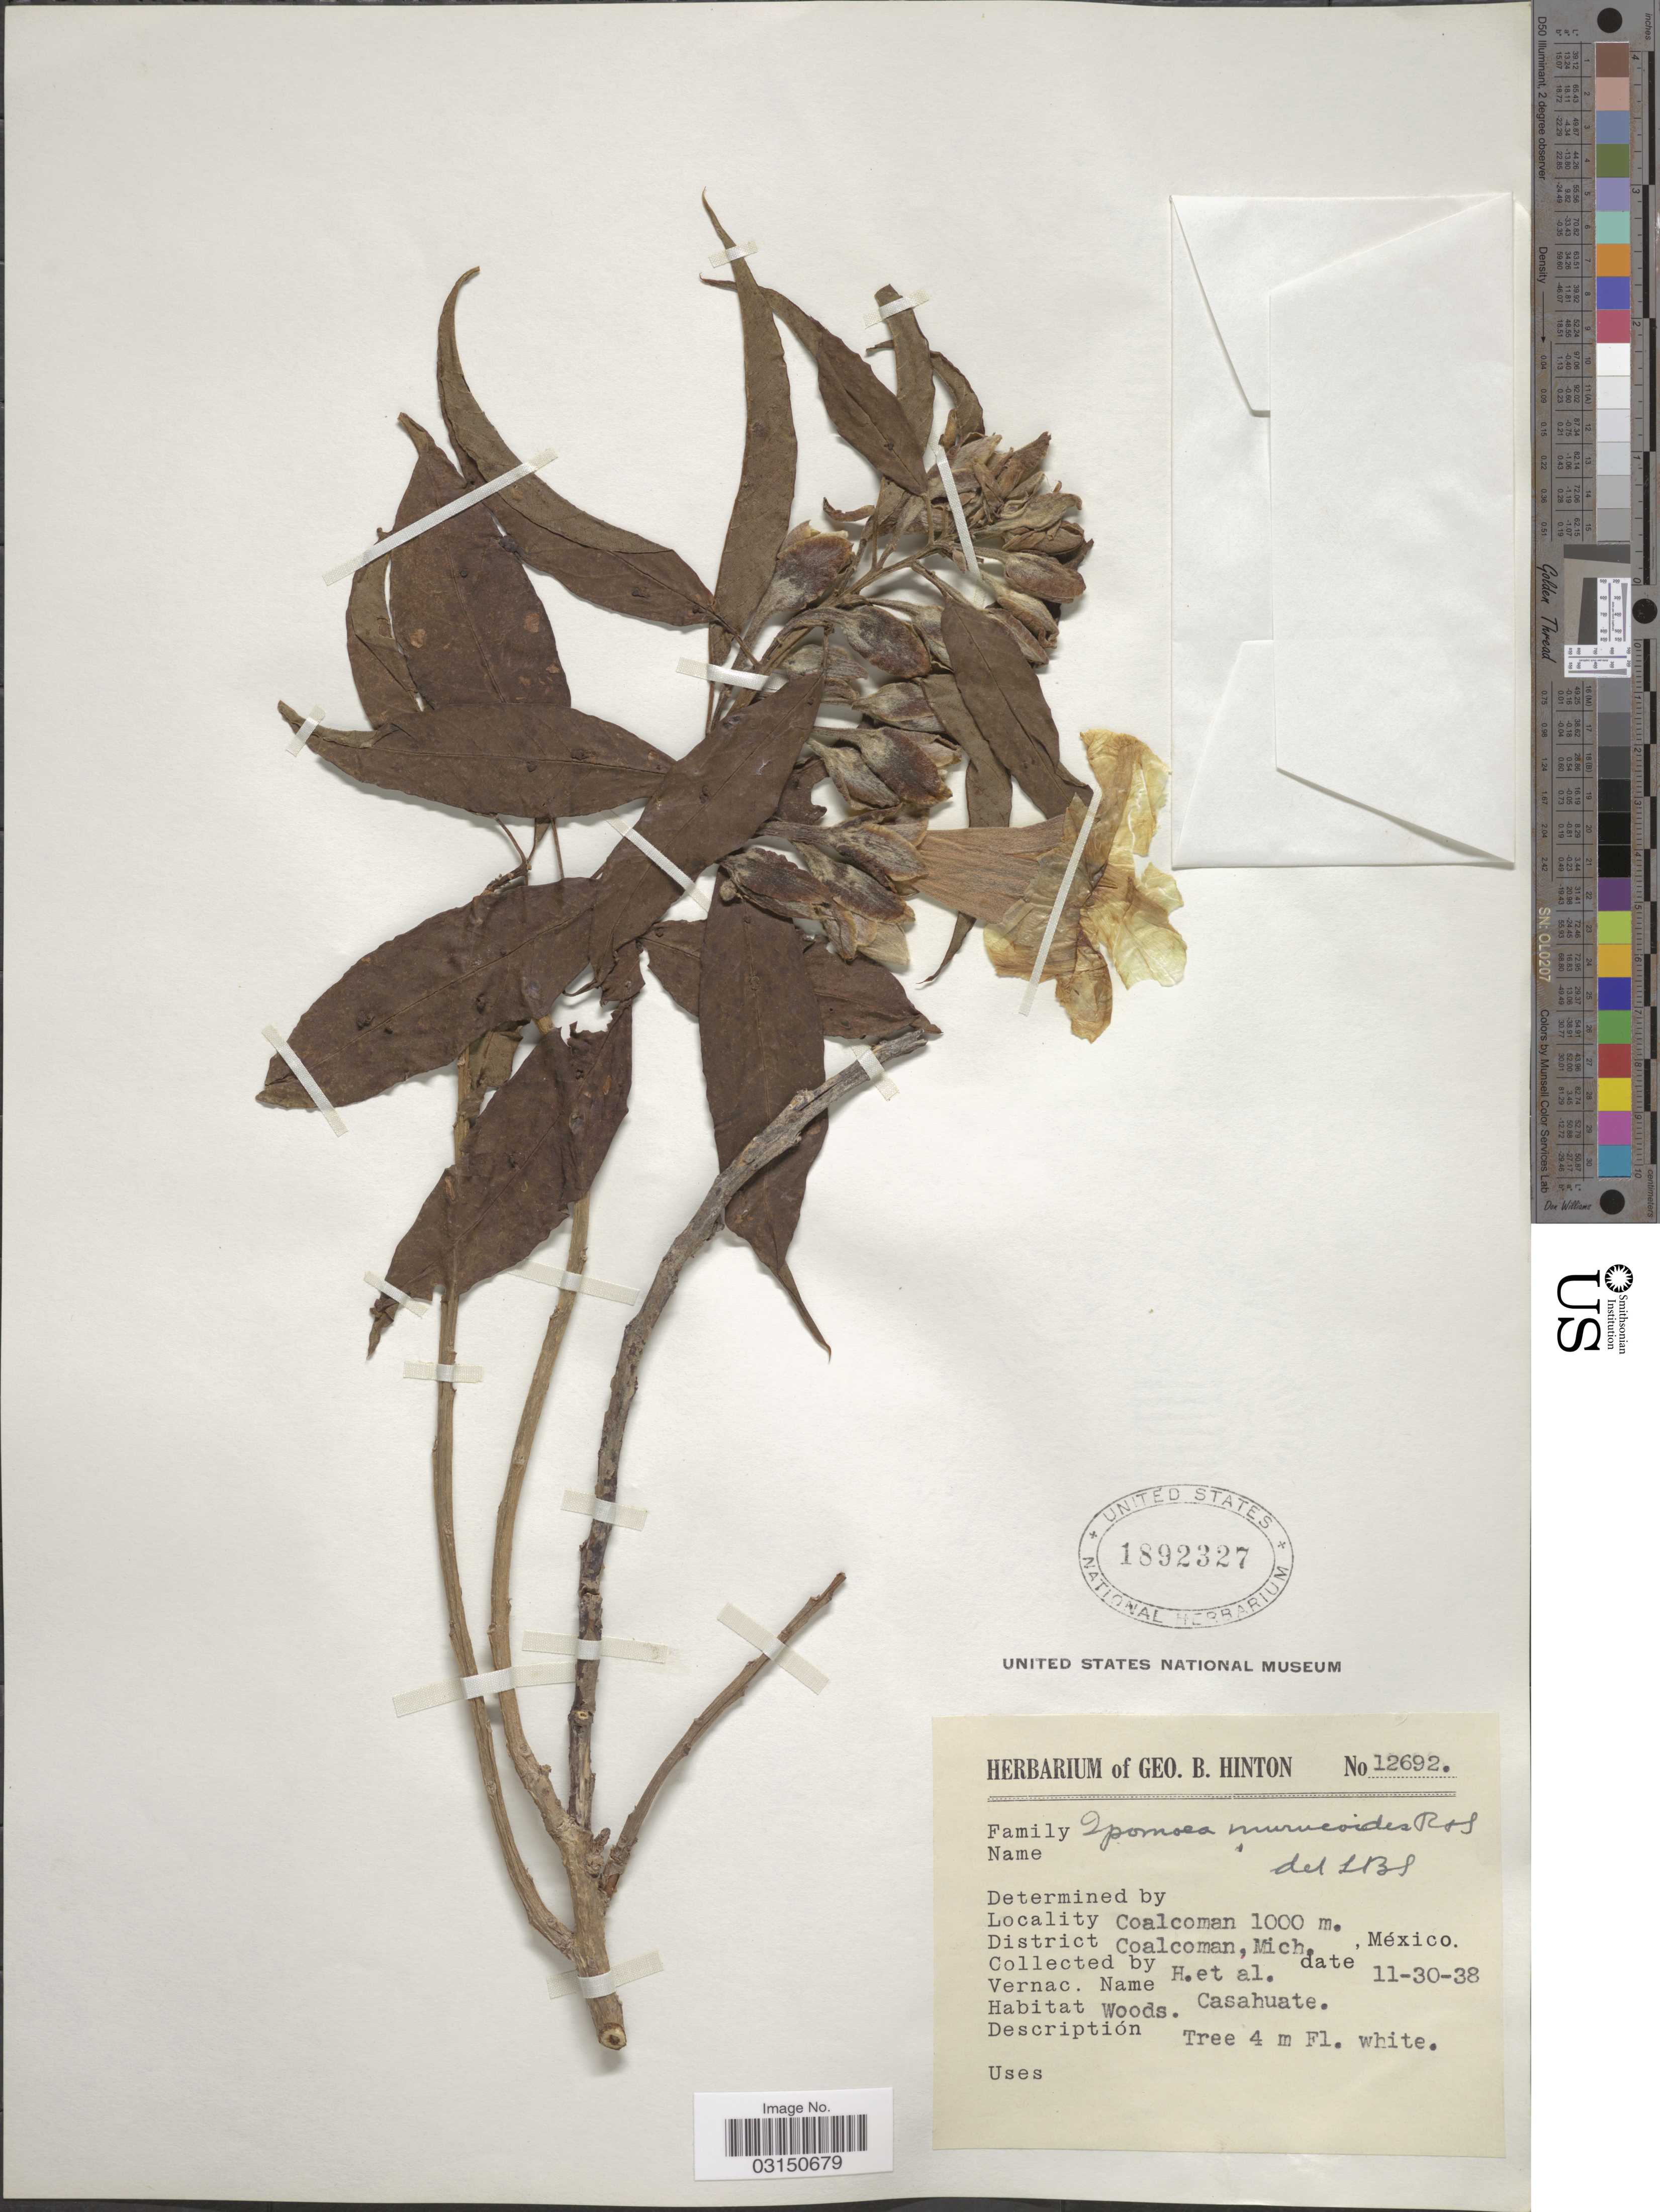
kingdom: Plantae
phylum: Tracheophyta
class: Magnoliopsida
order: Solanales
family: Convolvulaceae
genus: Ipomoea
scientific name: Ipomoea murucoides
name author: Roem. & Schult.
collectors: G. B. Hinton & et al.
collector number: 12692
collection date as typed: Transcribed d/m/y: 30/11/38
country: Mexico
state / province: Michoacán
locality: Coalcoman. District Coalcoman.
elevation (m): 1000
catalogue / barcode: US 1892327